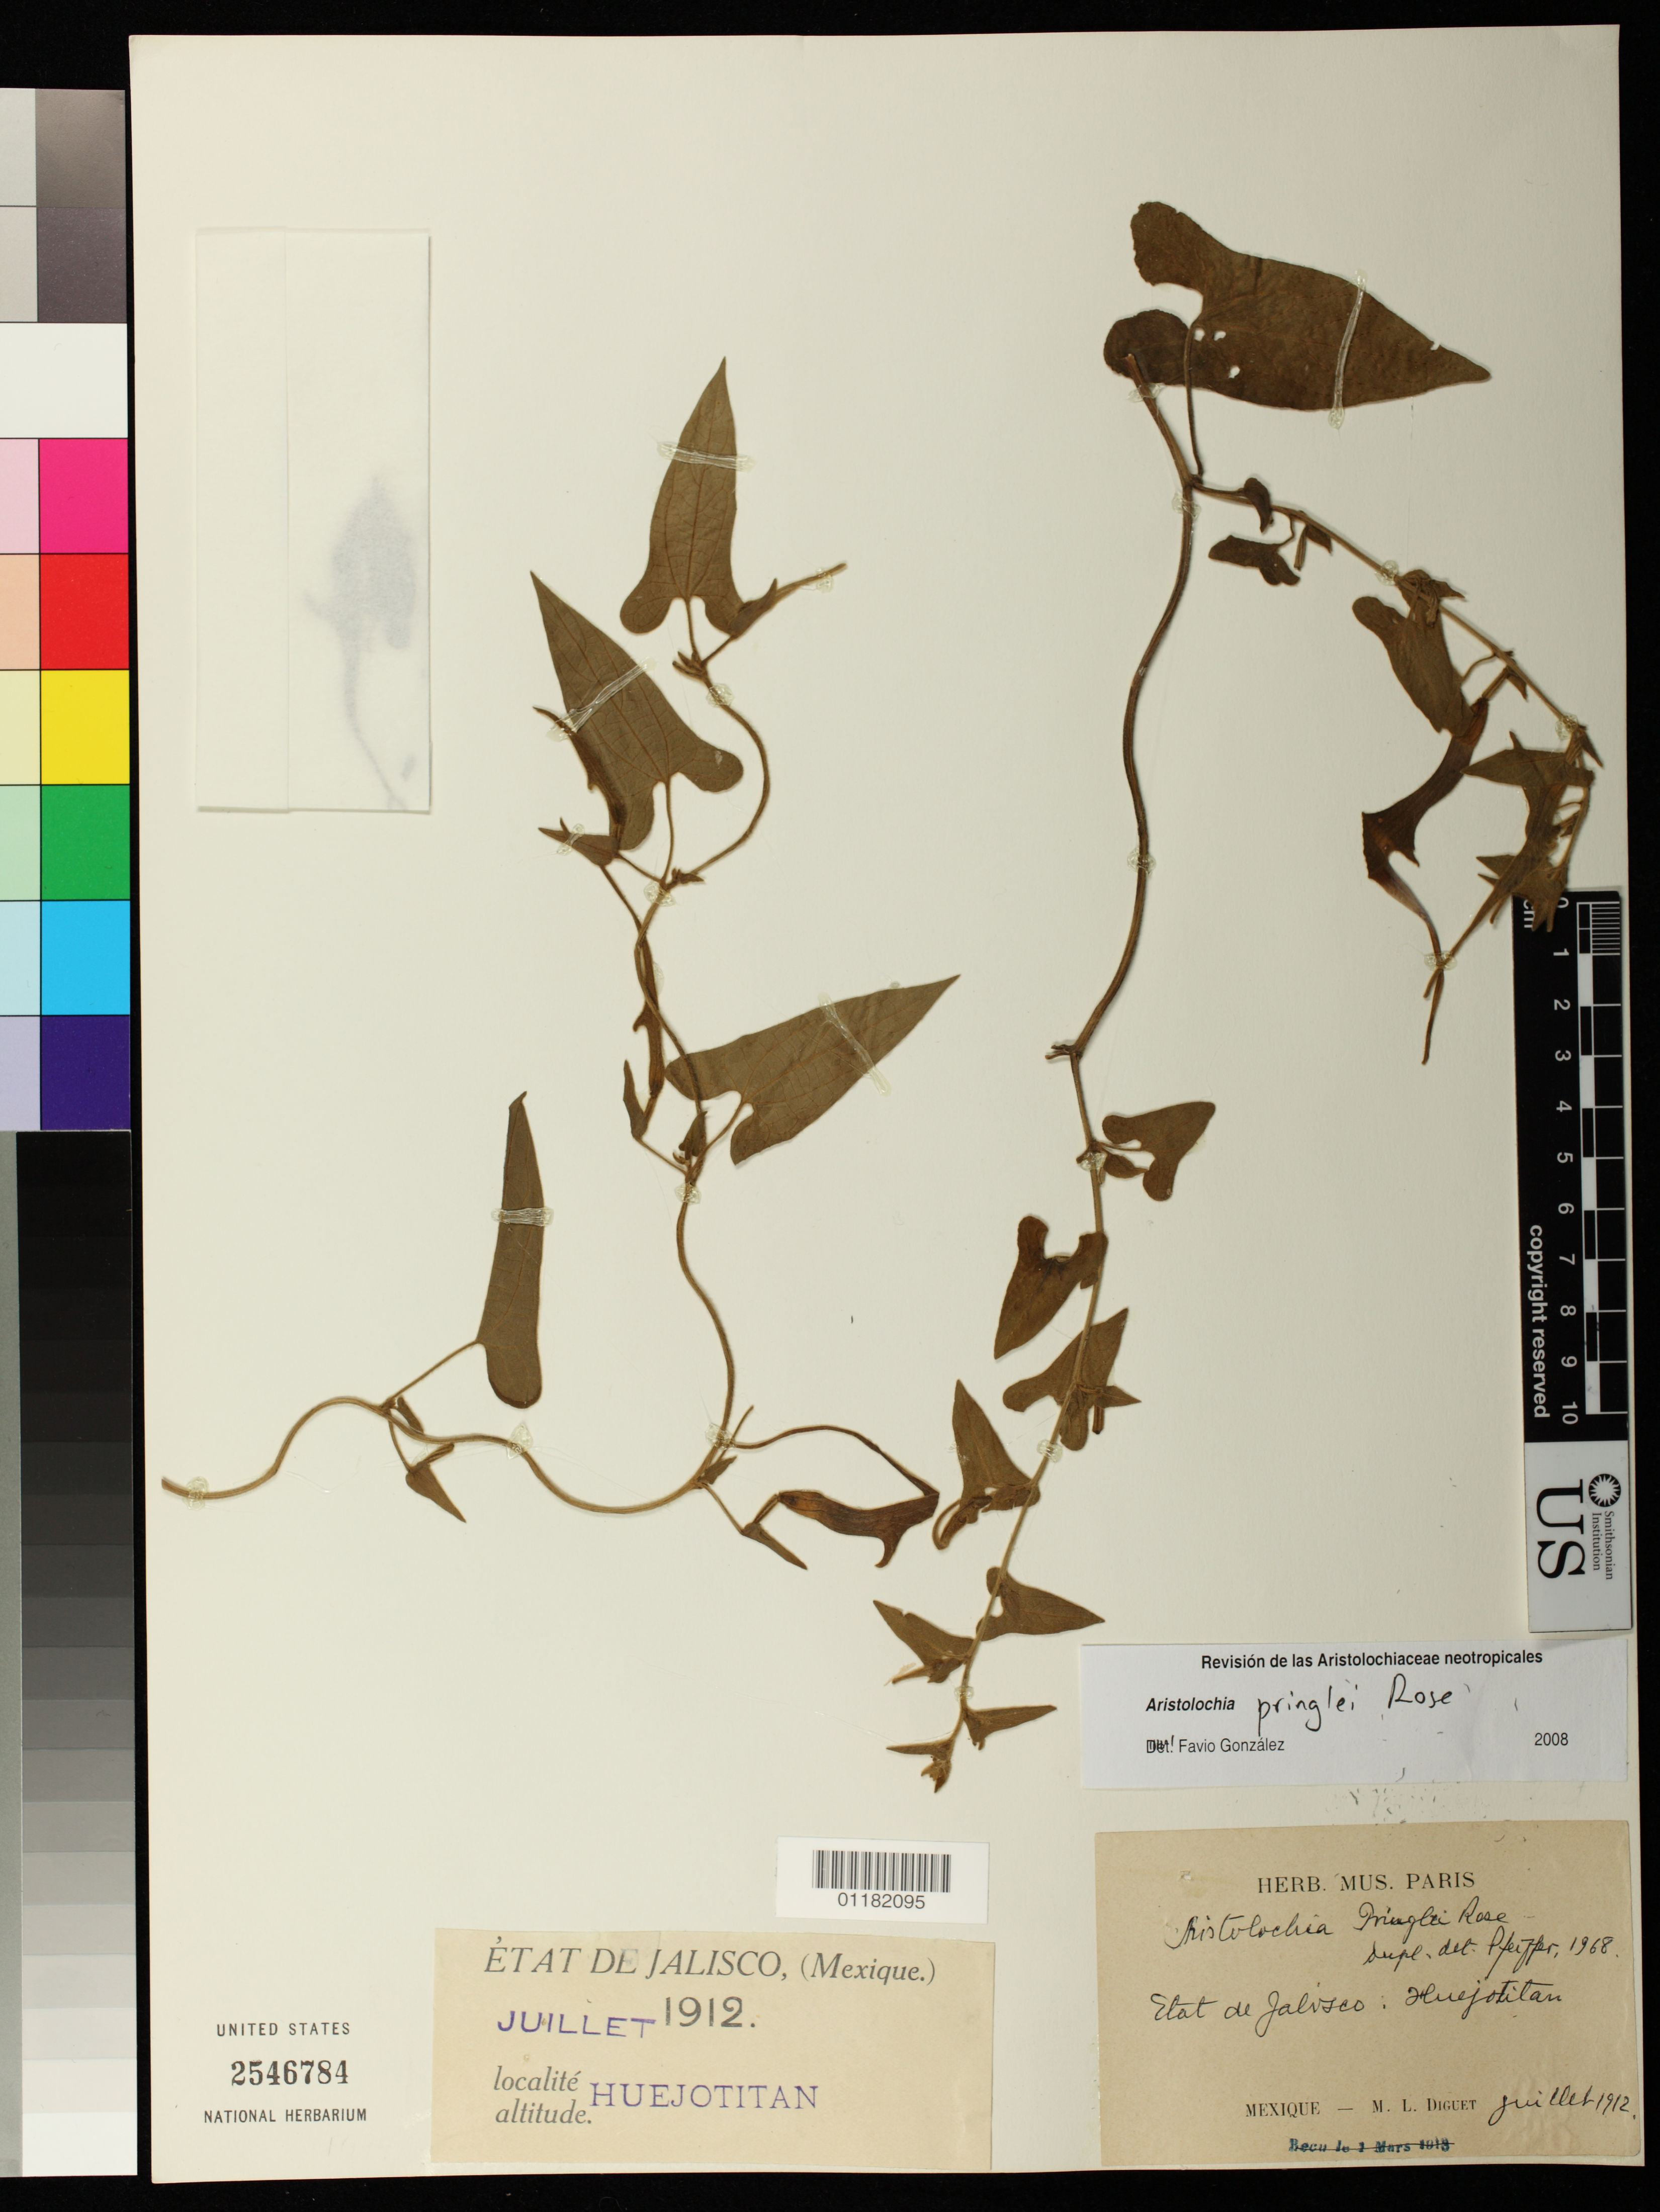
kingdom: Plantae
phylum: Tracheophyta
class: Magnoliopsida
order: Piperales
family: Aristolochiaceae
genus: Aristolochia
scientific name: Aristolochia pringlei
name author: Rose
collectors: M. L. Diguet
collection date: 1912-07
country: Mexico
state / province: Jalisco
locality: Huejotitan Etat de Jalisco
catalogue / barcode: US 2546784